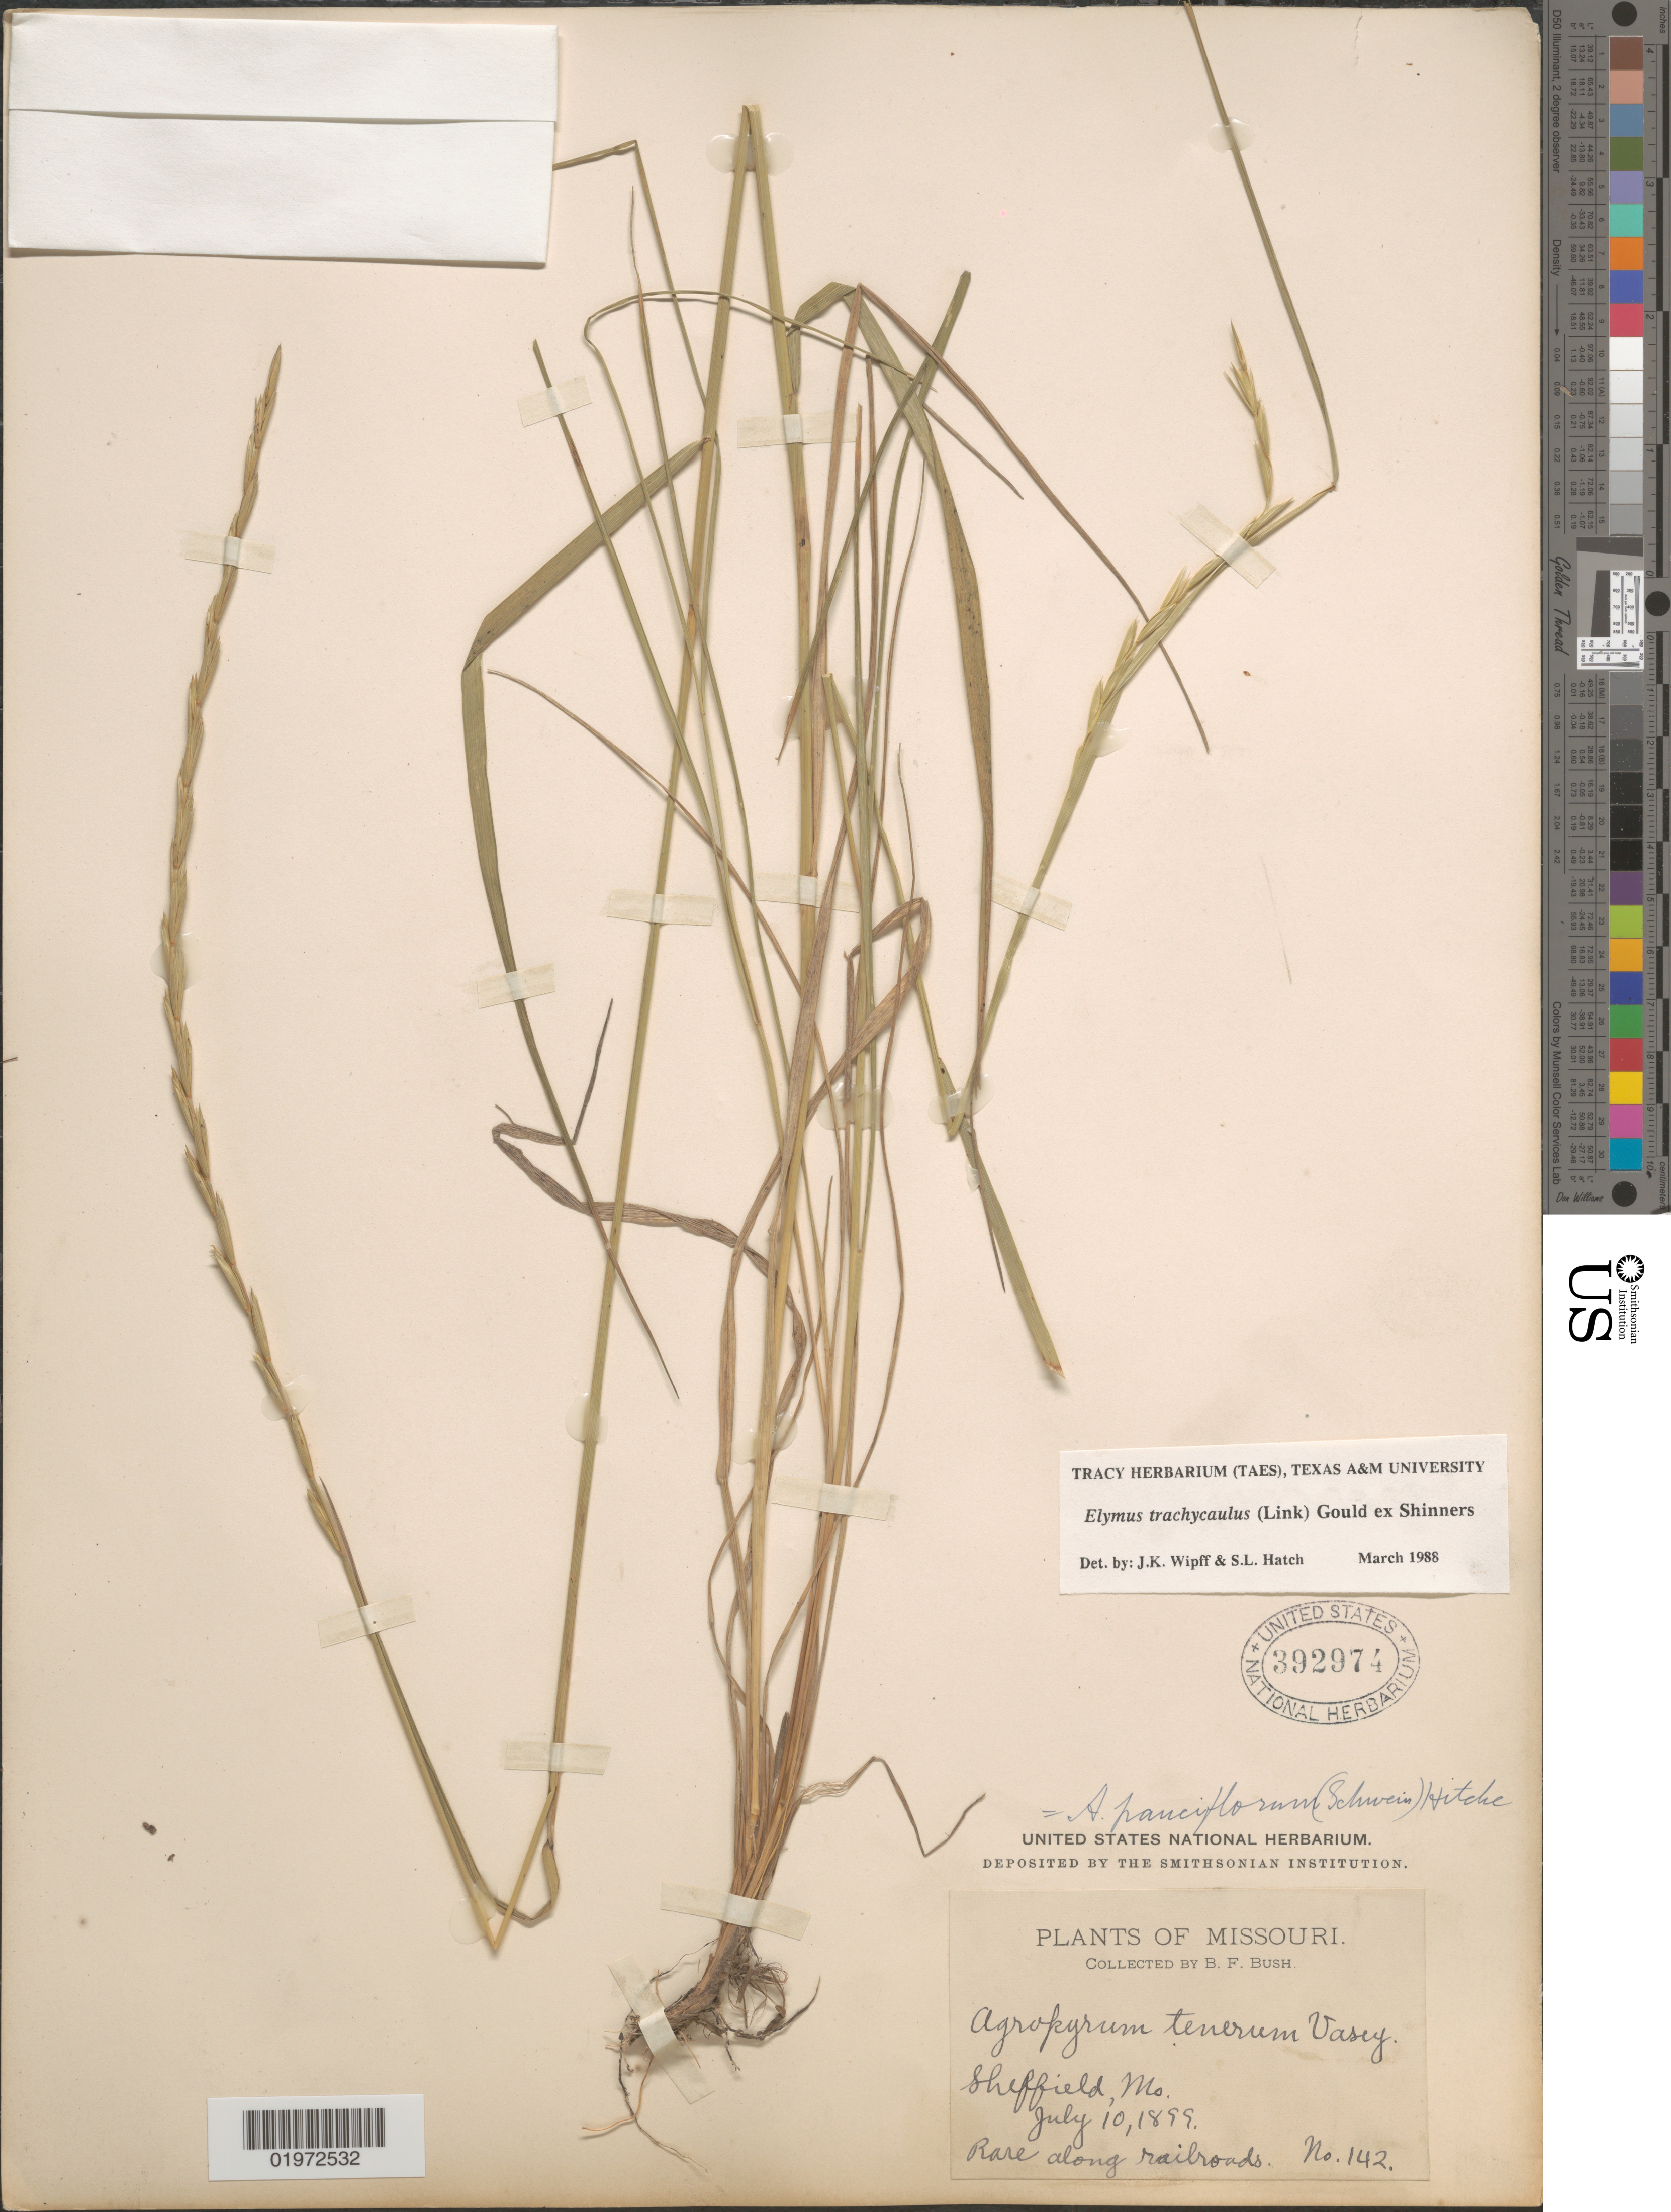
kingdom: Plantae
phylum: Tracheophyta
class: Liliopsida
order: Poales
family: Poaceae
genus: Elymus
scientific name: Elymus trachycaulus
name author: (Link) Gould ex Shinners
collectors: B. F. Bush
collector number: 142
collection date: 1899-07-10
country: United States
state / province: Missouri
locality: Sheffield.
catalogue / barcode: US 392974